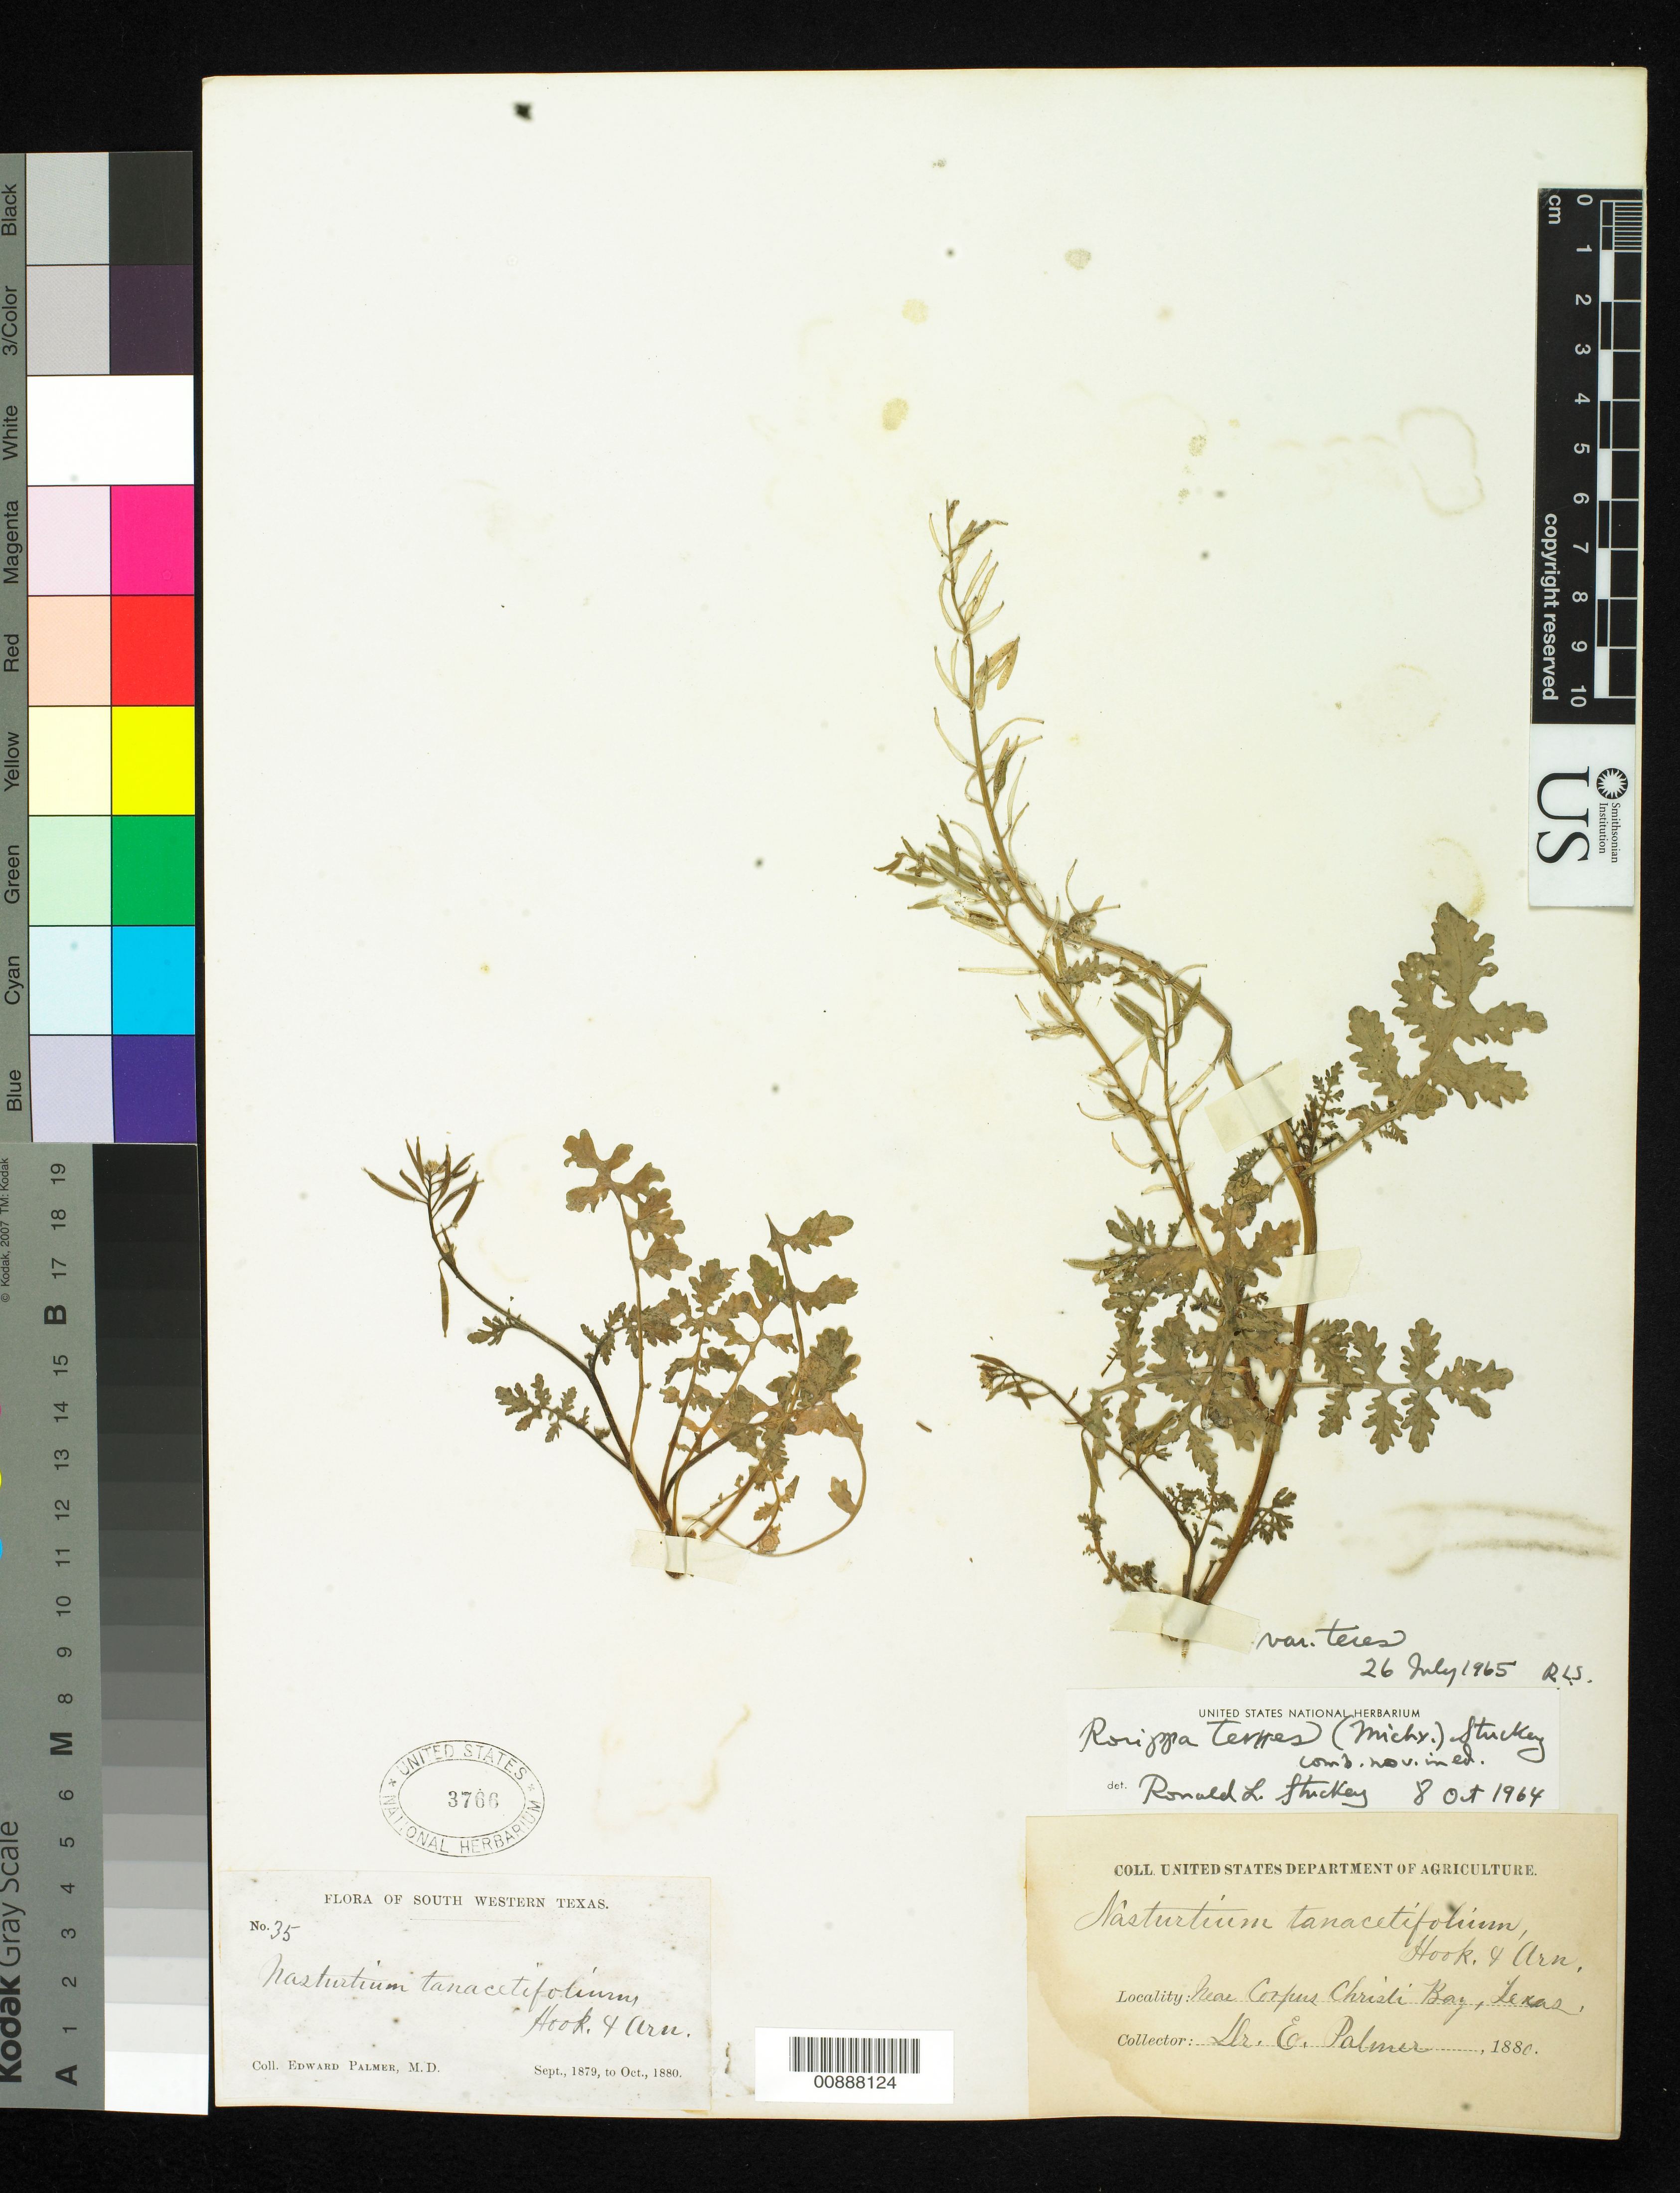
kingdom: Plantae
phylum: Tracheophyta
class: Magnoliopsida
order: Brassicales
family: Brassicaceae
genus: Rorippa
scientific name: Rorippa teres var. teres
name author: (Michx.) Stuckey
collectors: E. Palmer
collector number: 35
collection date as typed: Sep 1879 to -- Oct 1880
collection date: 1879-09/1880-10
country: United States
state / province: Texas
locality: Near Corpus Christi Bay, Texas.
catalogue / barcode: US 3766